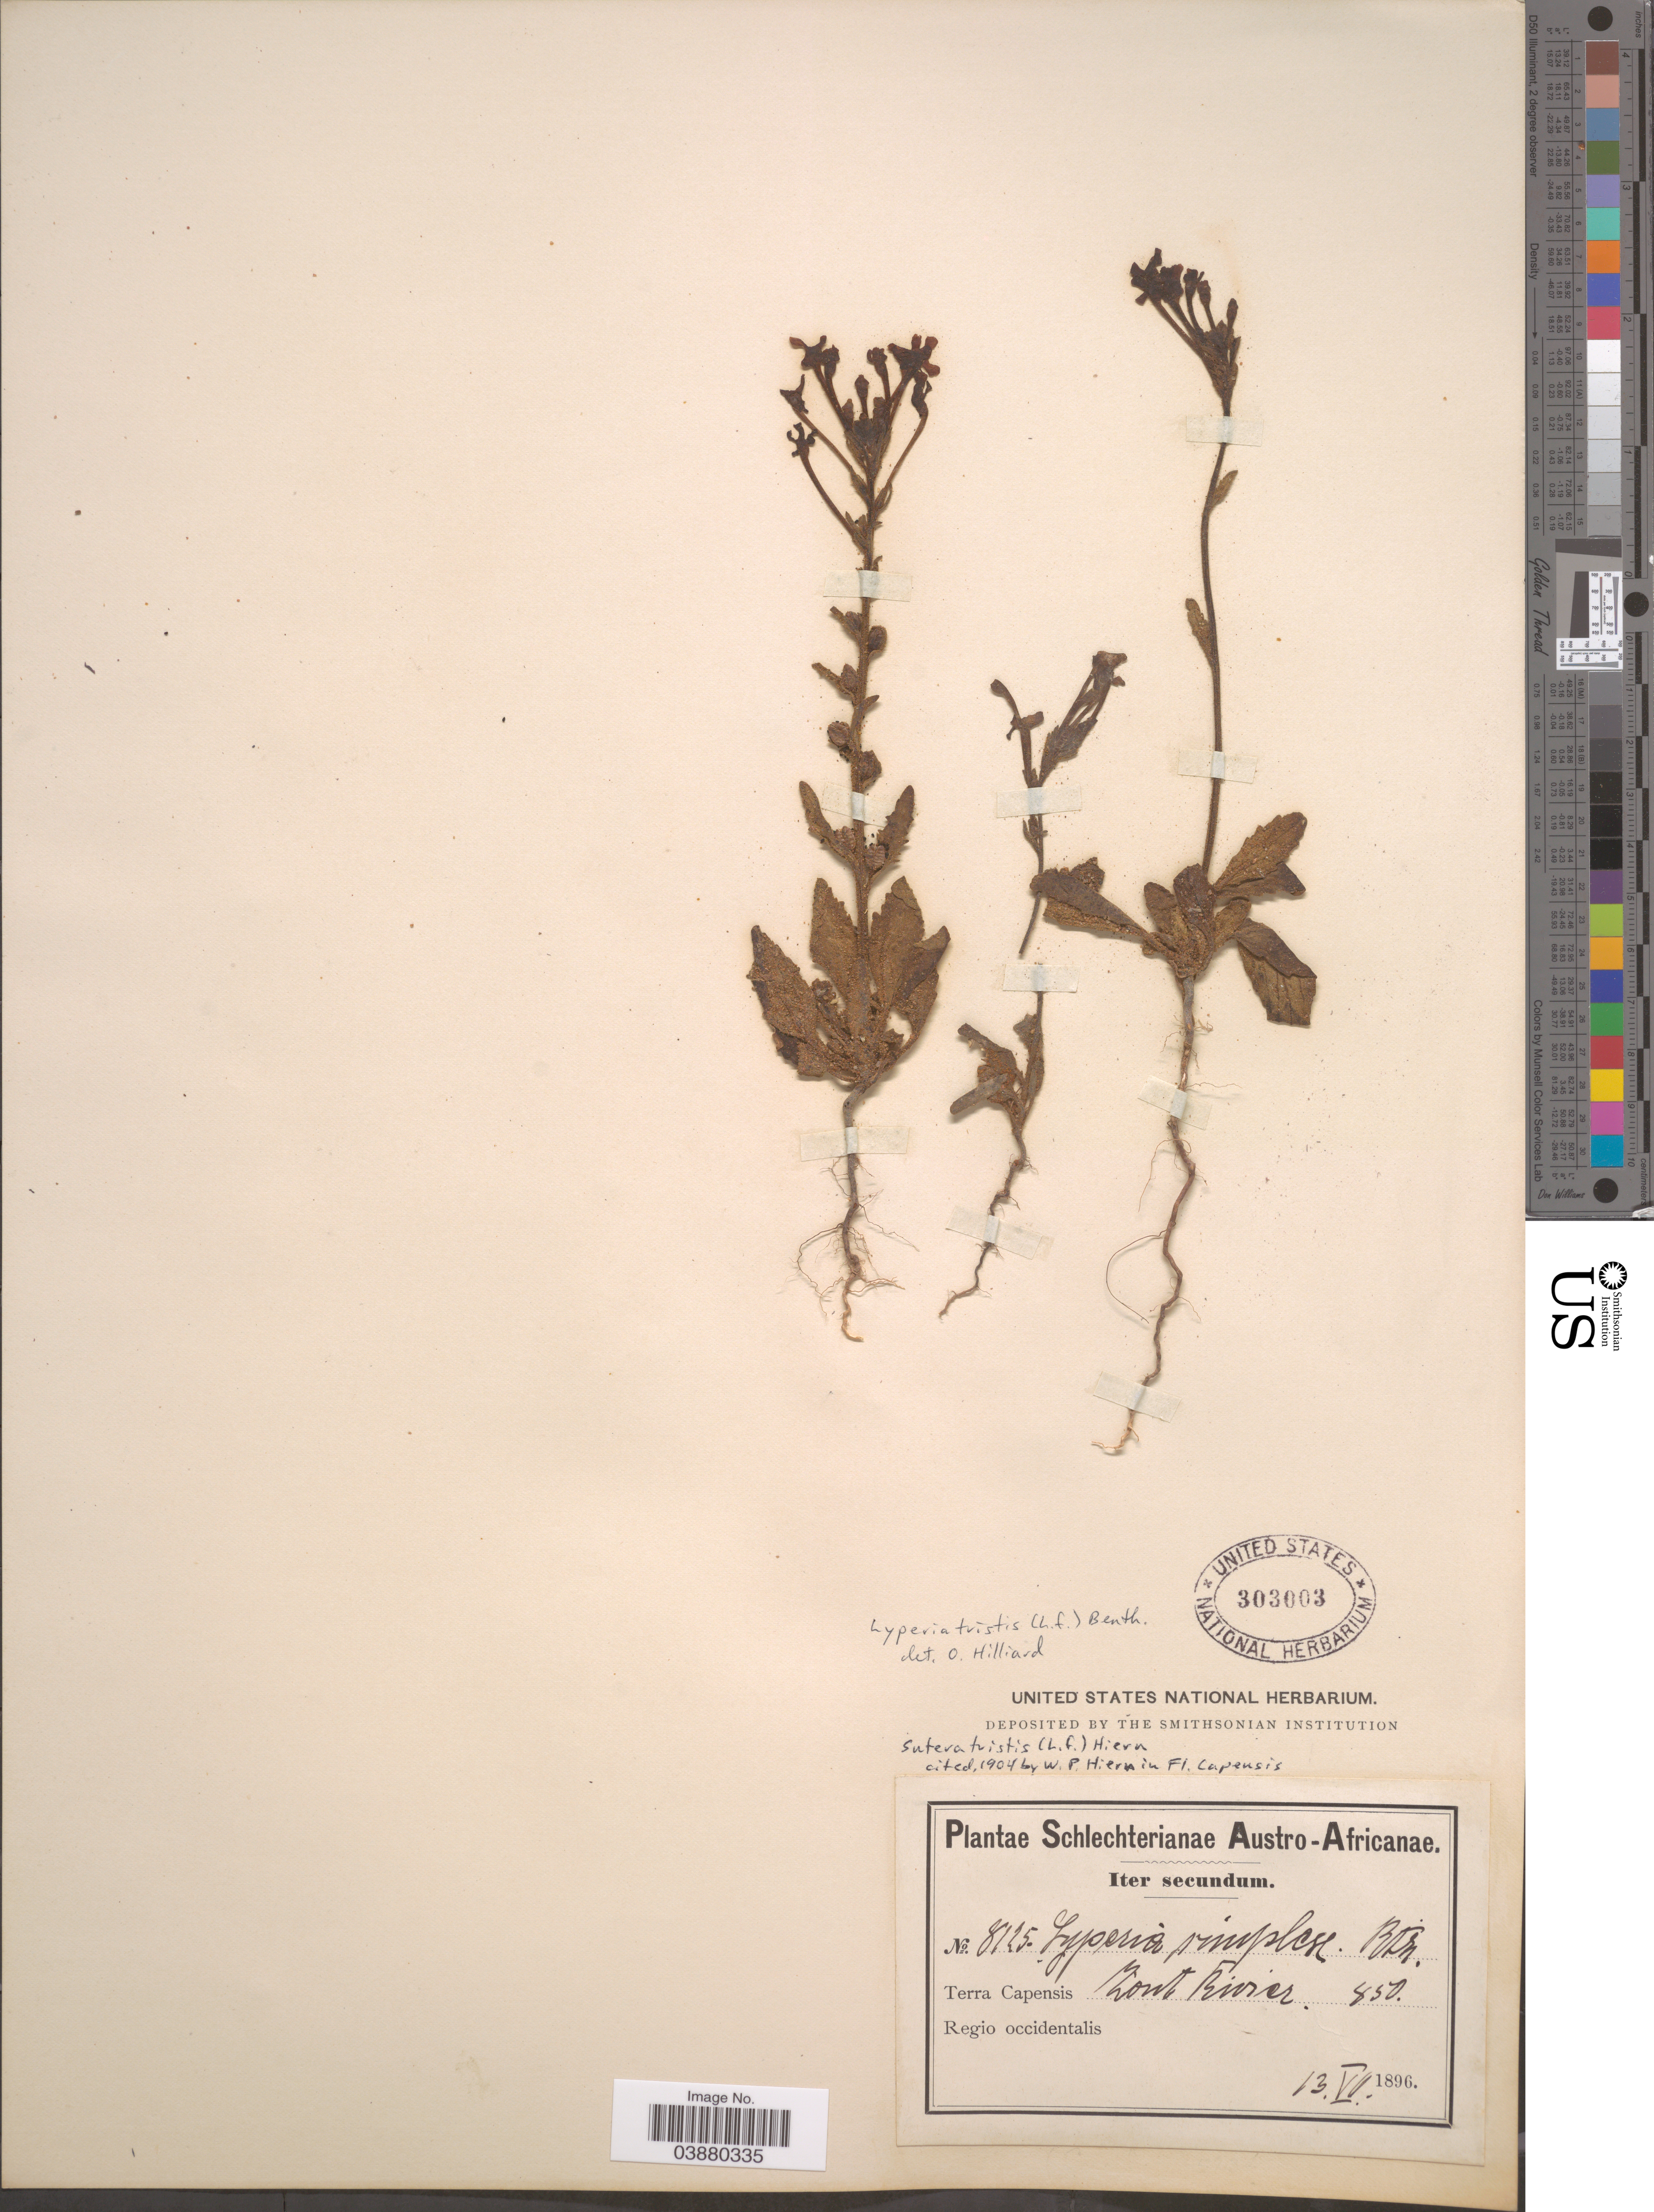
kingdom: Plantae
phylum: Tracheophyta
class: Magnoliopsida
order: Lamiales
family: Scrophulariaceae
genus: Lyperia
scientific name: Lyperia tristis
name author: Benth.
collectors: Schlechter, --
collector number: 8125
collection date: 1896-07-13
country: South Africa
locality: Austro-Africanae. Terra Capensis. Zout Rivier. Regio occidentalis.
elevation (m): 259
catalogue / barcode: US 303003